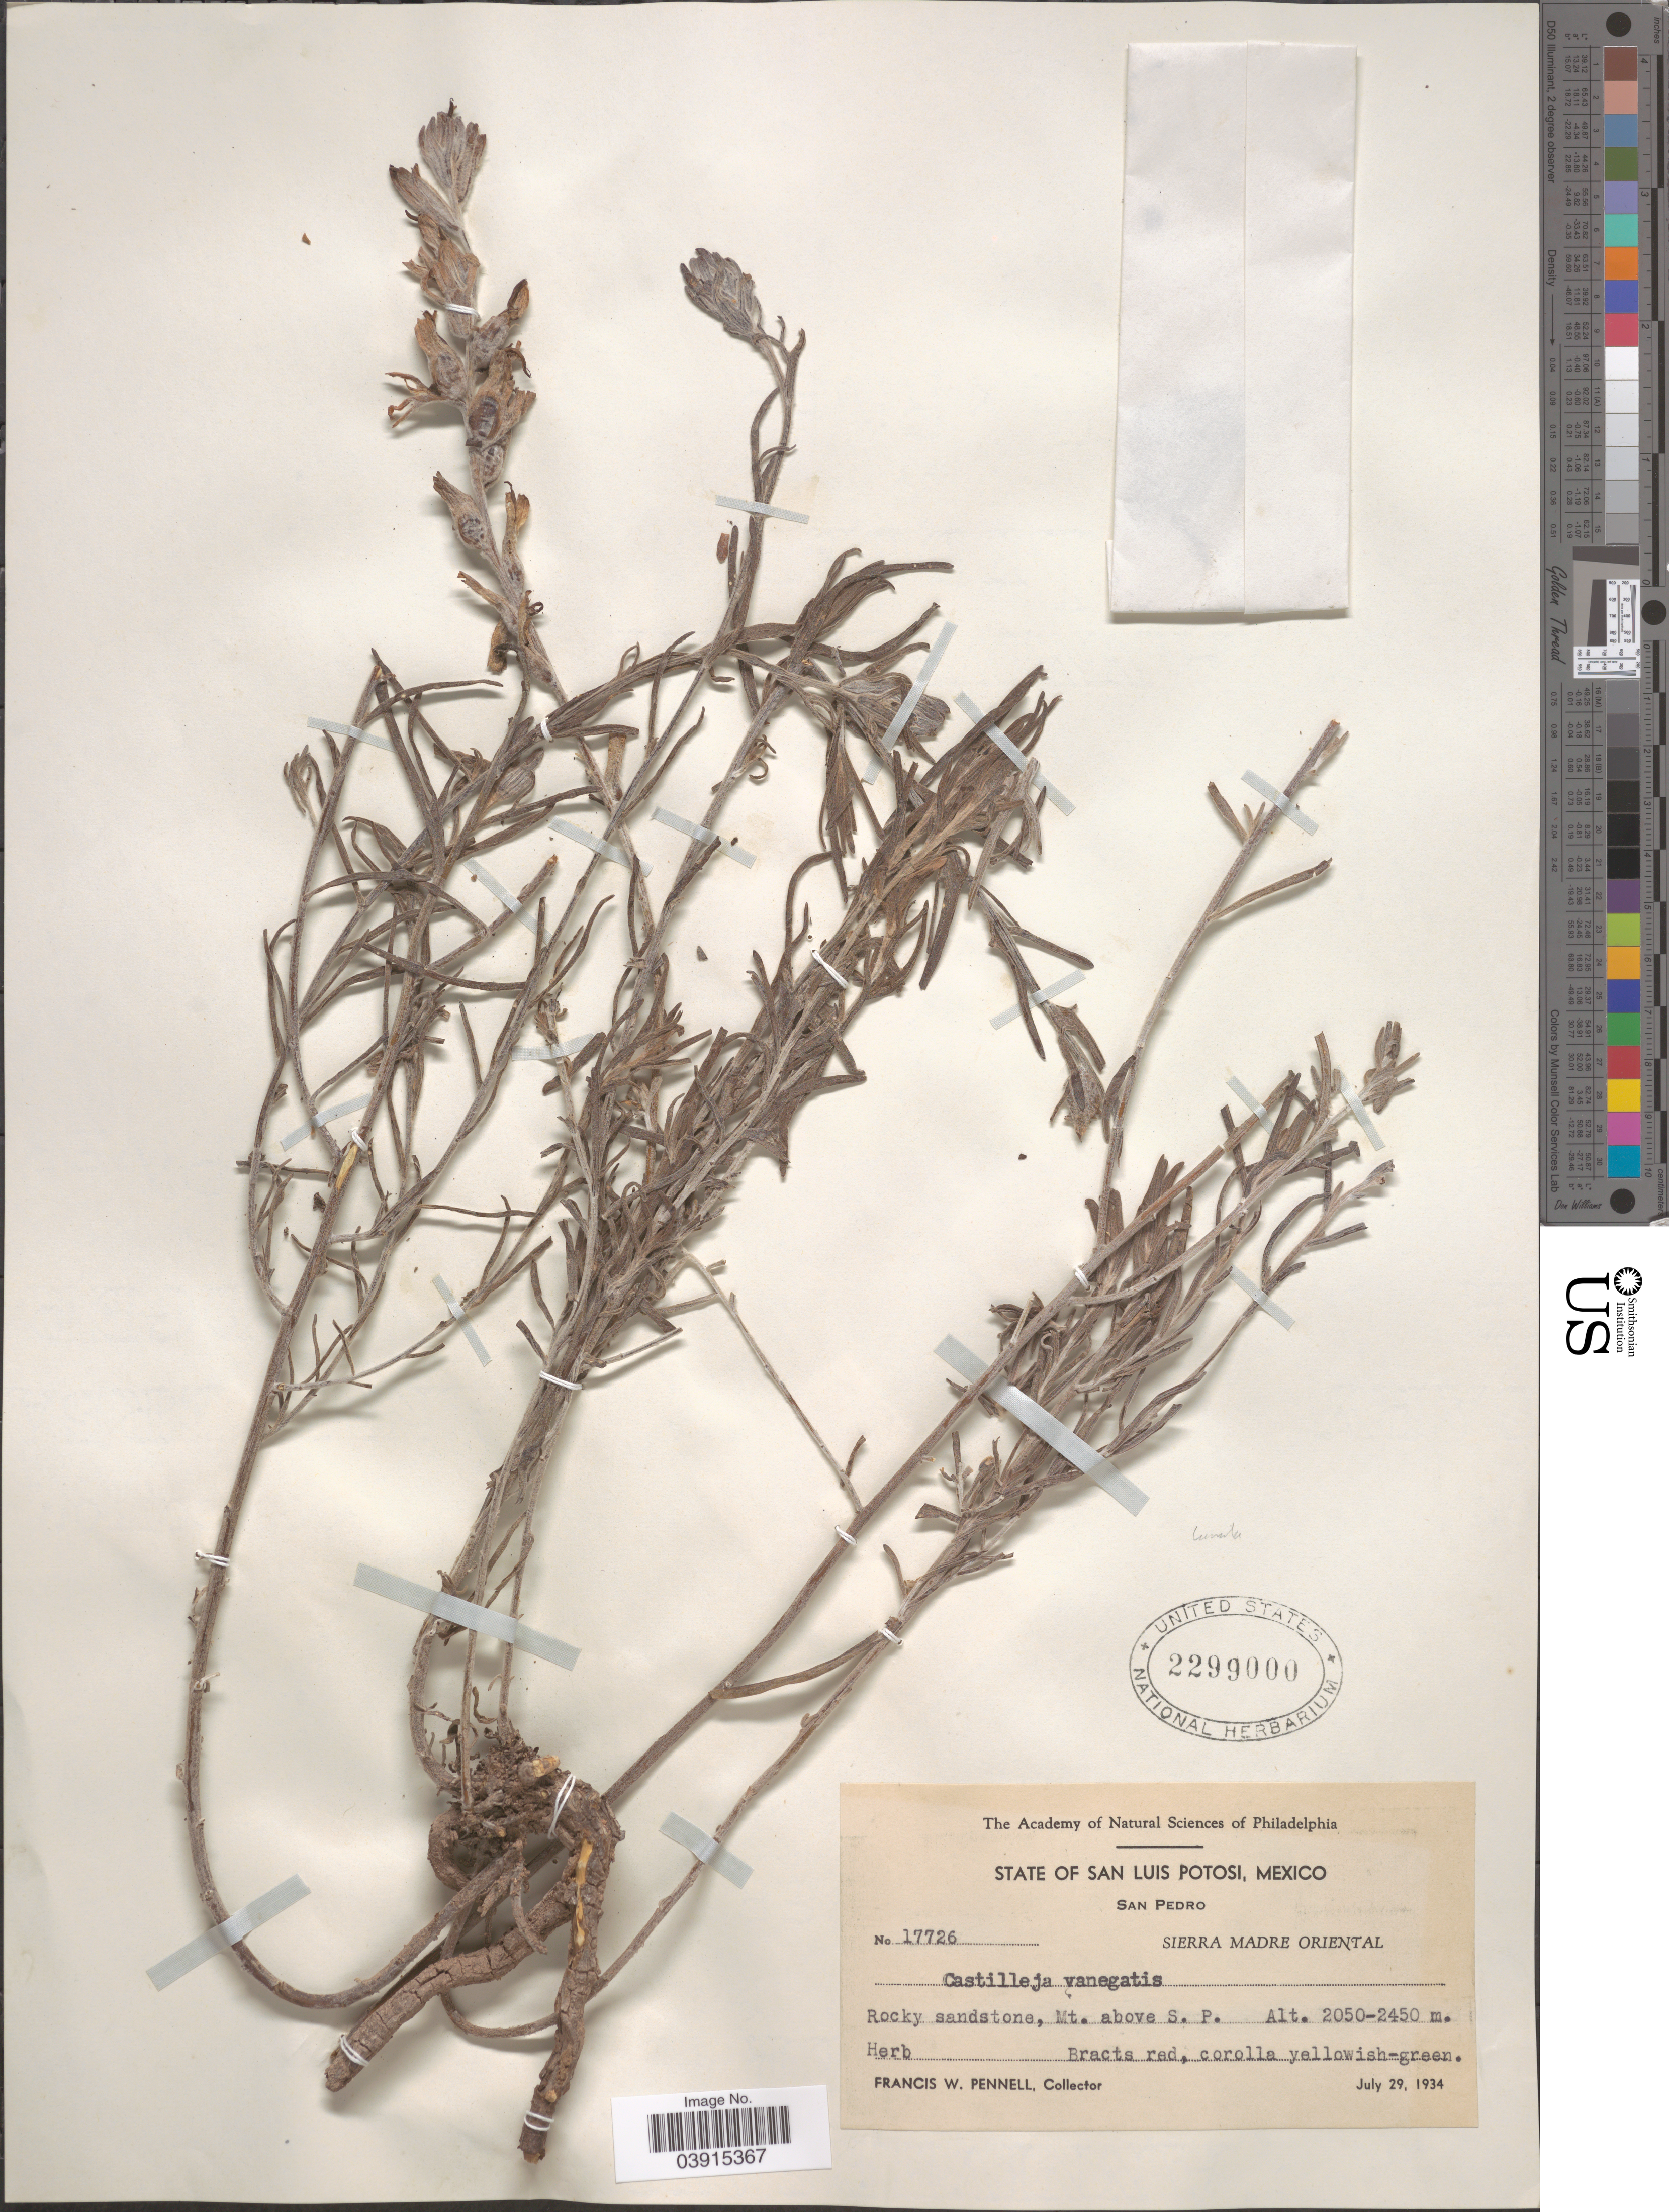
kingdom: Plantae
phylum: Tracheophyta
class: Magnoliopsida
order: Lamiales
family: Orobanchaceae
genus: Castilleja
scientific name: Castilleja lanata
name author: A. Gray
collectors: F. W. Pennell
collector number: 17726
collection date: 1934-07-29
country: Mexico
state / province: San Luis Potosí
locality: San Pedro. Sierra Madre Oriental. Mt. above S. P.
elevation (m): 2050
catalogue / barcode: US 2299000